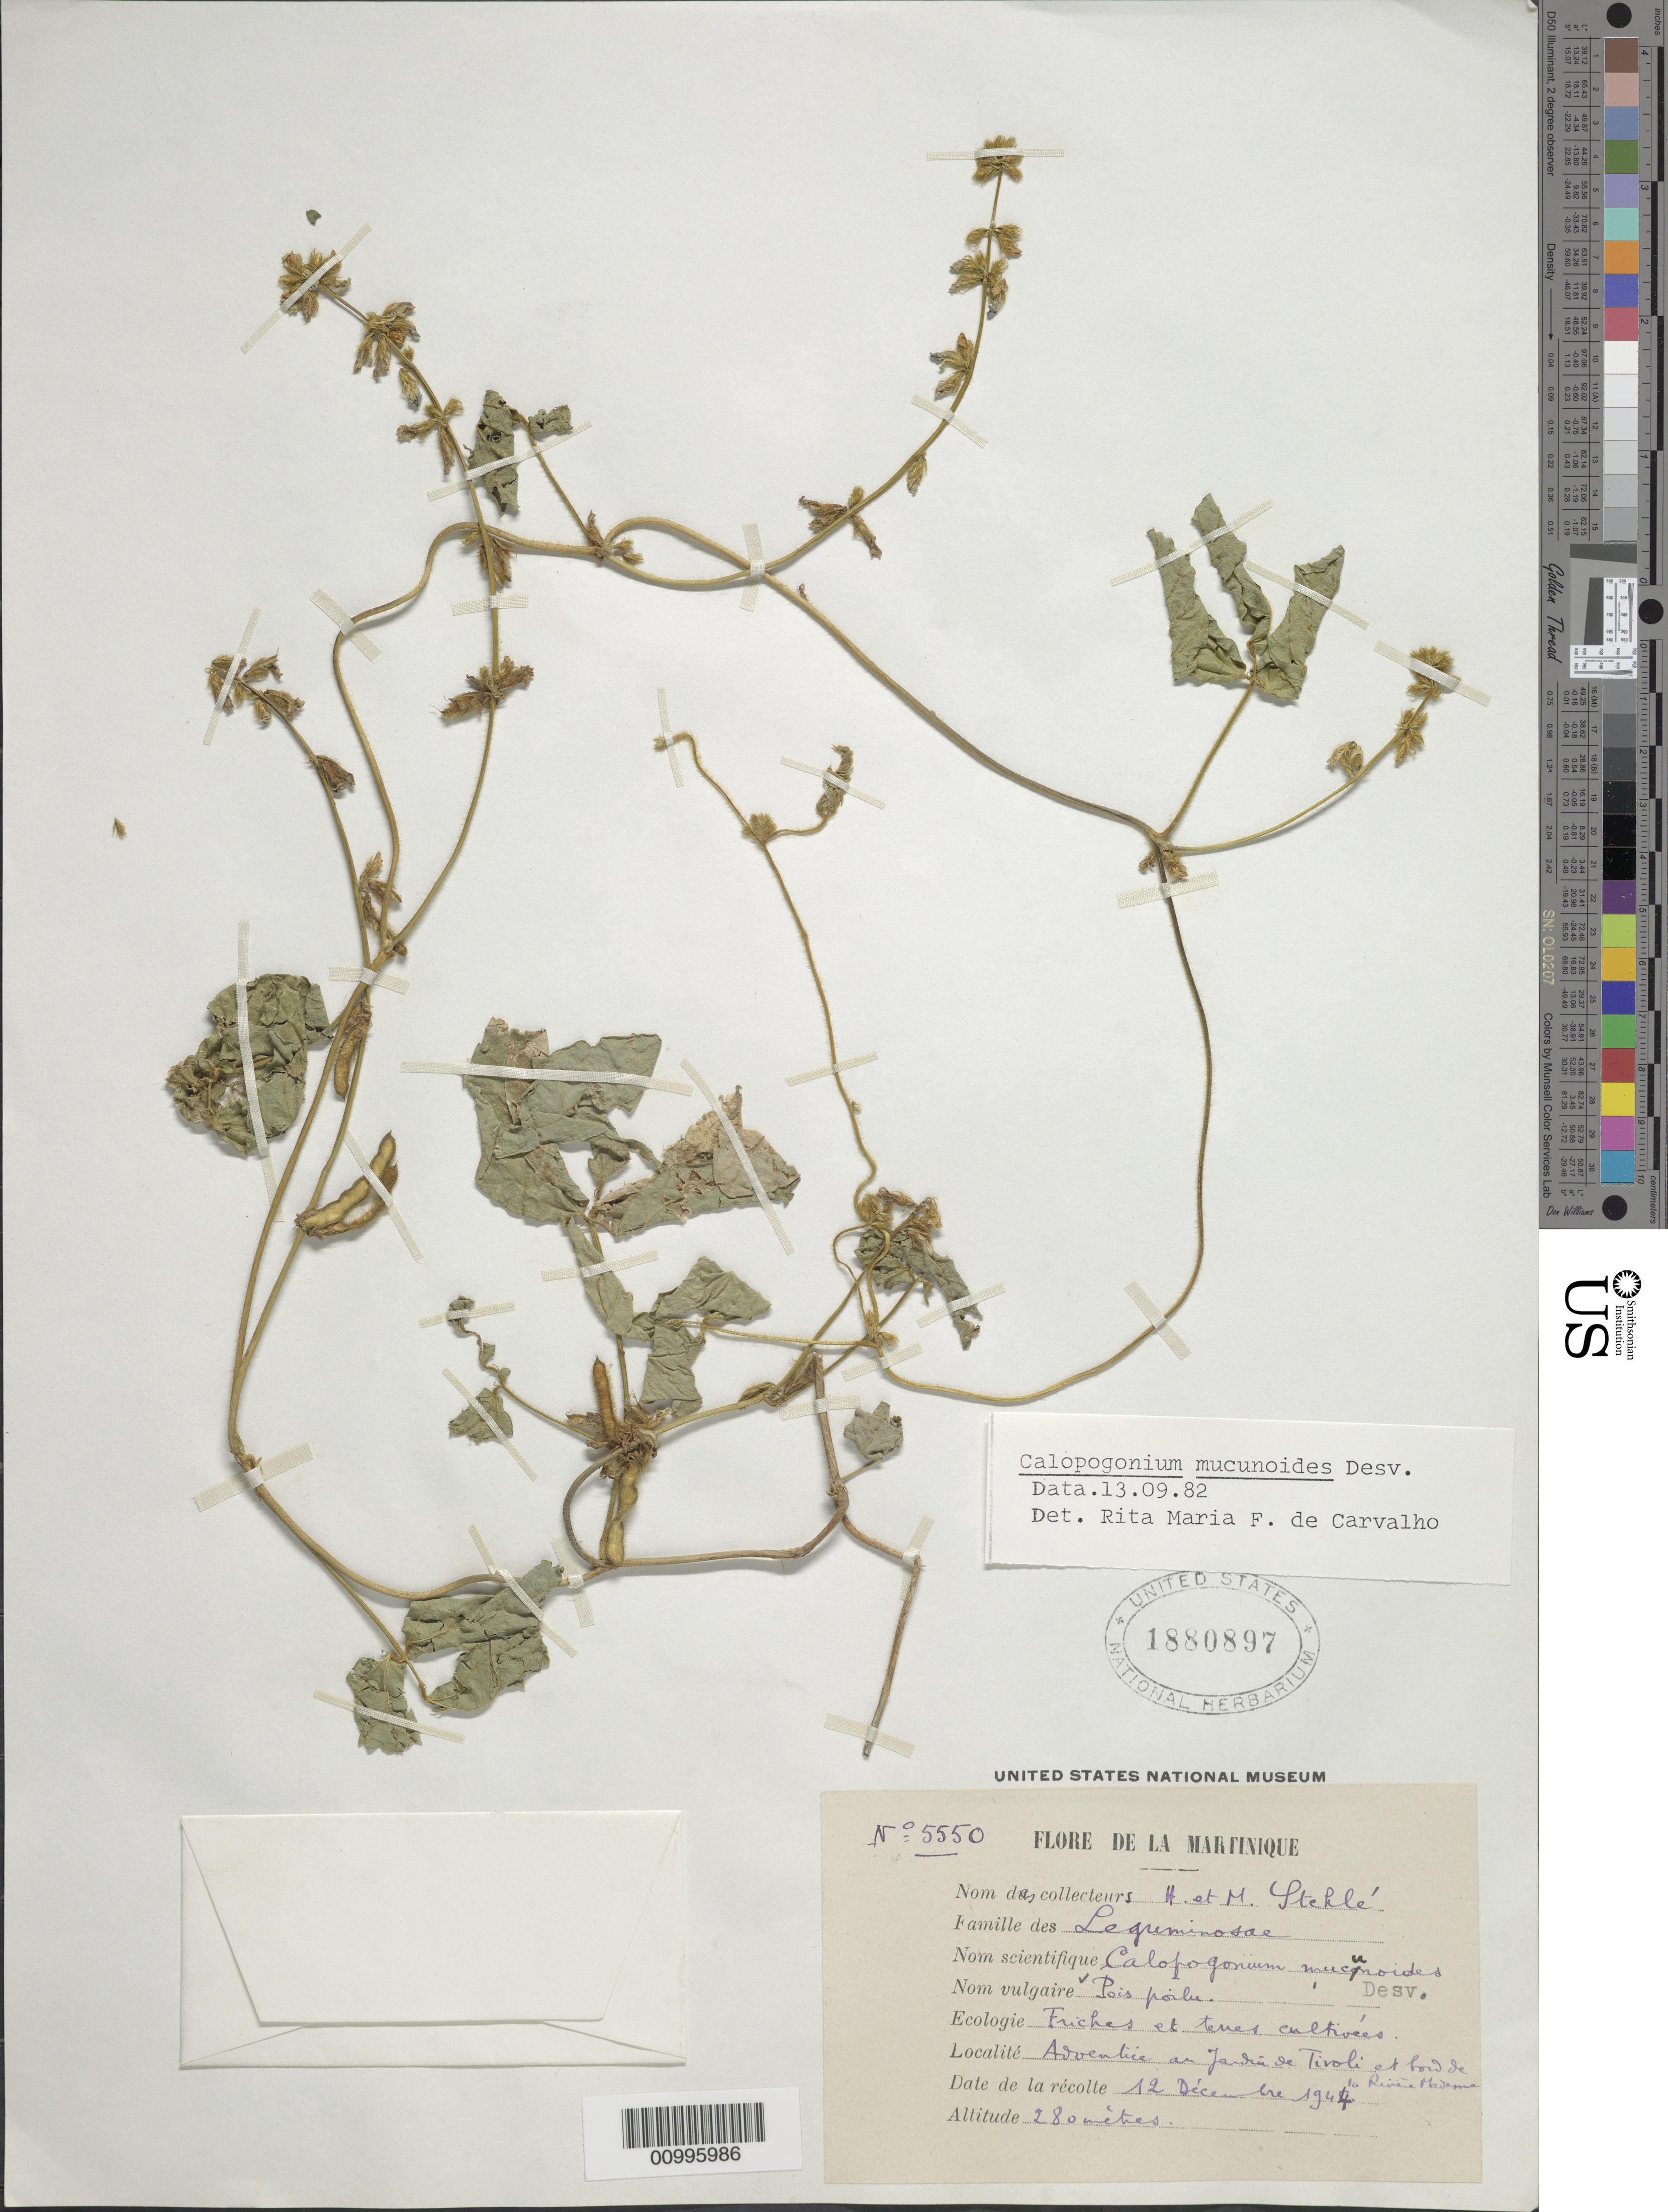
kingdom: Plantae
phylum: Tracheophyta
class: Magnoliopsida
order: Fabales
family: Fabaceae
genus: Calopogonium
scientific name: Calopogonium mucunoides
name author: Desv.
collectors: H. Stehlé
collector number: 5550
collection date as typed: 12 Dec 1944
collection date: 1944-12-12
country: Martinique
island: Martinique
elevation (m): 280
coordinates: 0 N, 0 E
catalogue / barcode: US 1880897